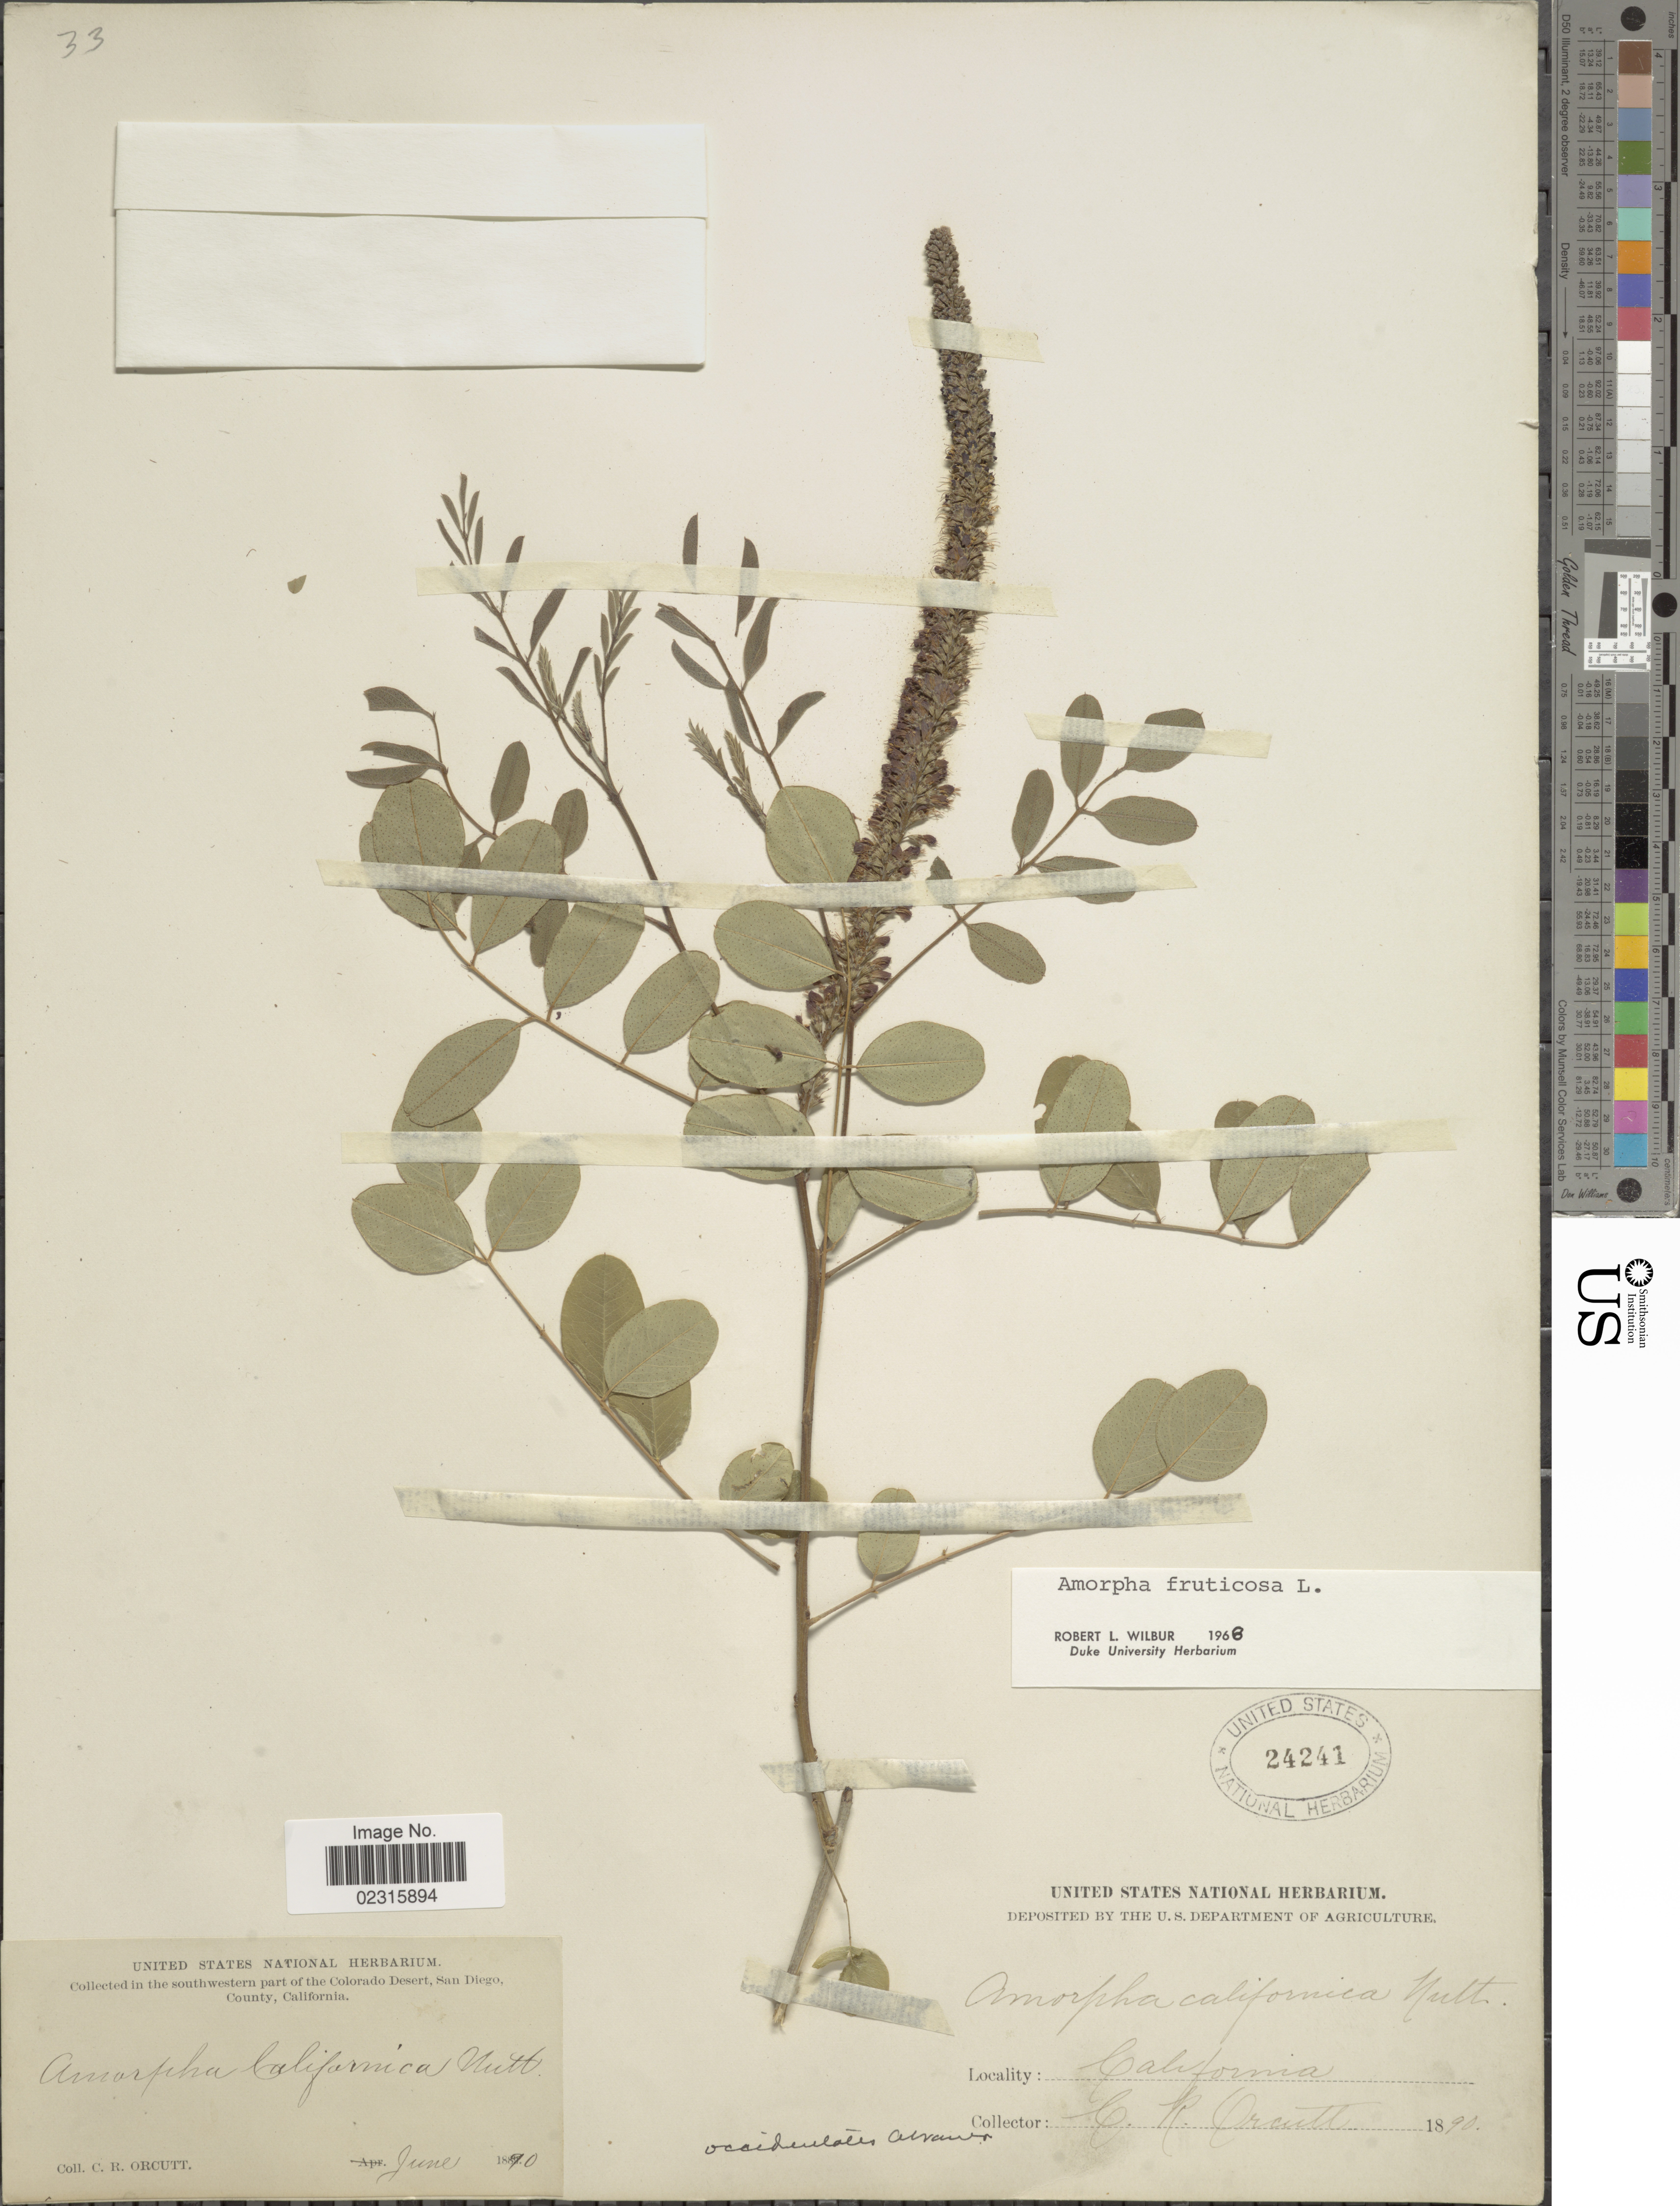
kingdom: Plantae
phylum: Tracheophyta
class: Magnoliopsida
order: Fabales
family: Fabaceae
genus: Amorpha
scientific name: Amorpha fruticosa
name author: L.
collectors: C. R. Orcutt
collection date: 1890-06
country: United States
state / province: California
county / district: San Diego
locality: Southwestern part of the Colorado Desert, San Diego County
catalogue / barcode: US 24241